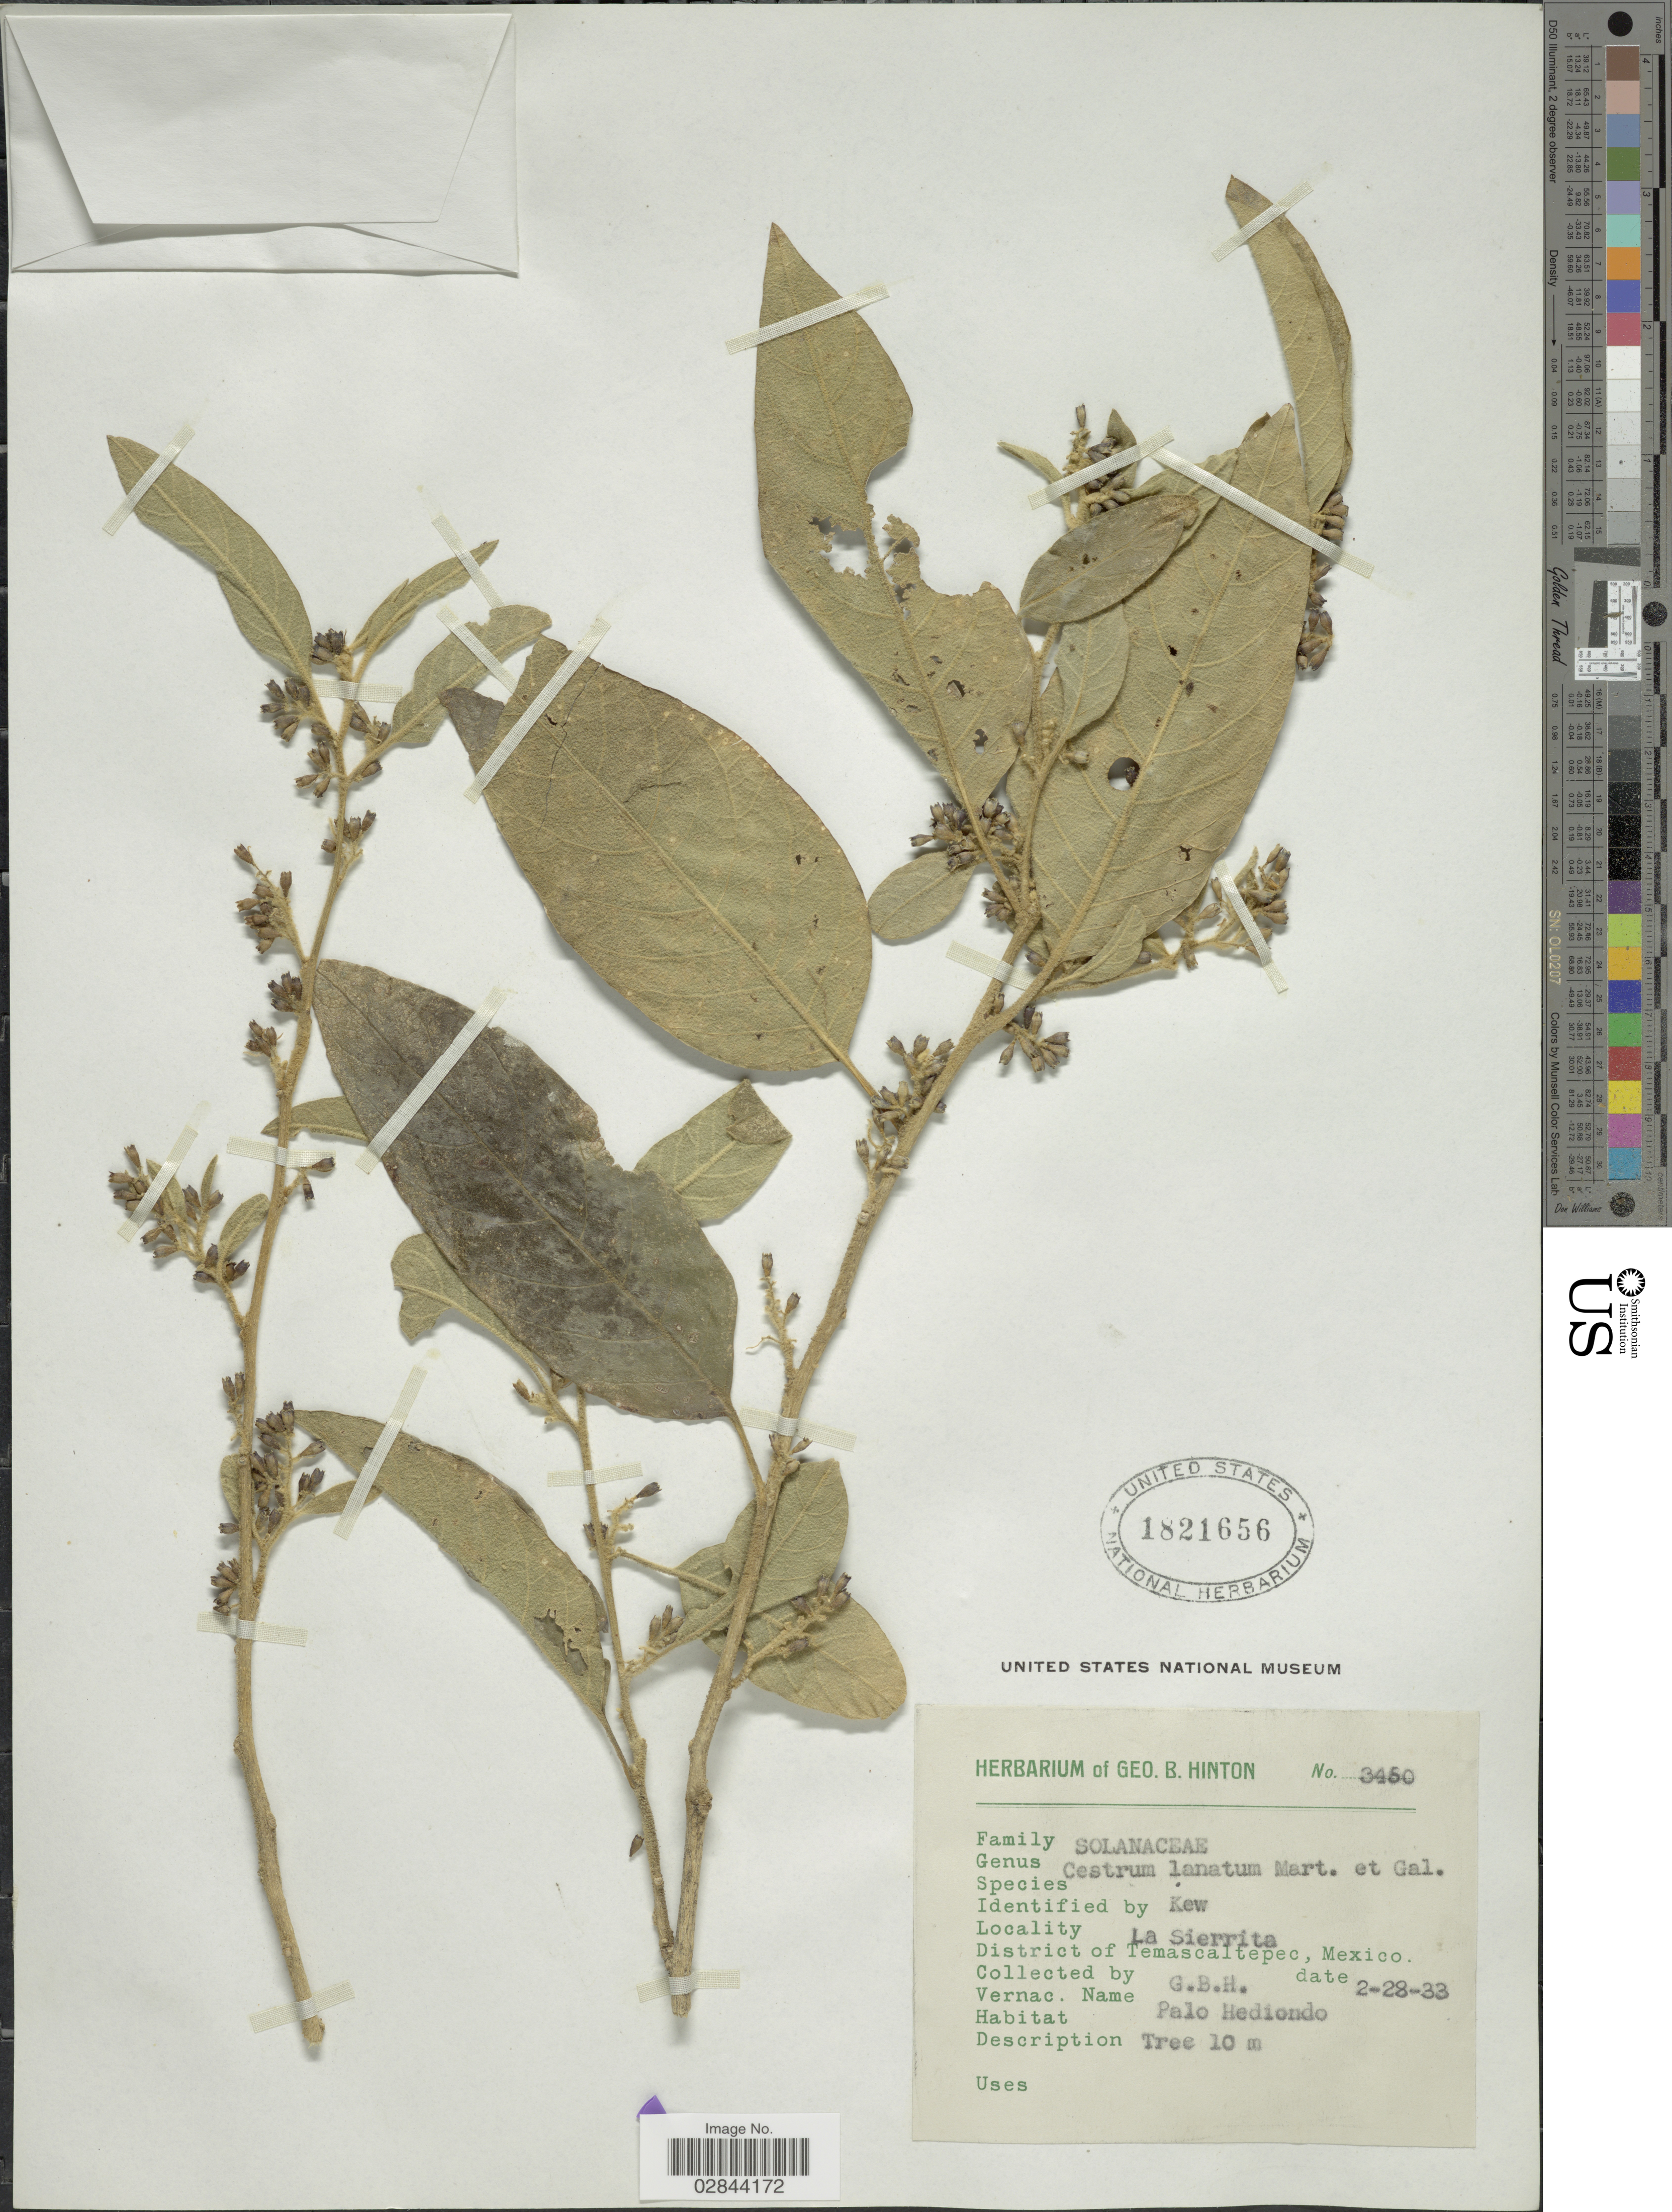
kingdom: Plantae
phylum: Tracheophyta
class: Magnoliopsida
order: Solanales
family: Solanaceae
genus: Cestrum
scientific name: Cestrum lanatum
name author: M. Martens & Galeotti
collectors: G. B. Hinton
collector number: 3450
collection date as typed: Transcribed d/m/y: 28/2/33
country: Mexico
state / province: México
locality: La Sierrita, District of Temascaltepec, Mexico.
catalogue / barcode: US 1821656